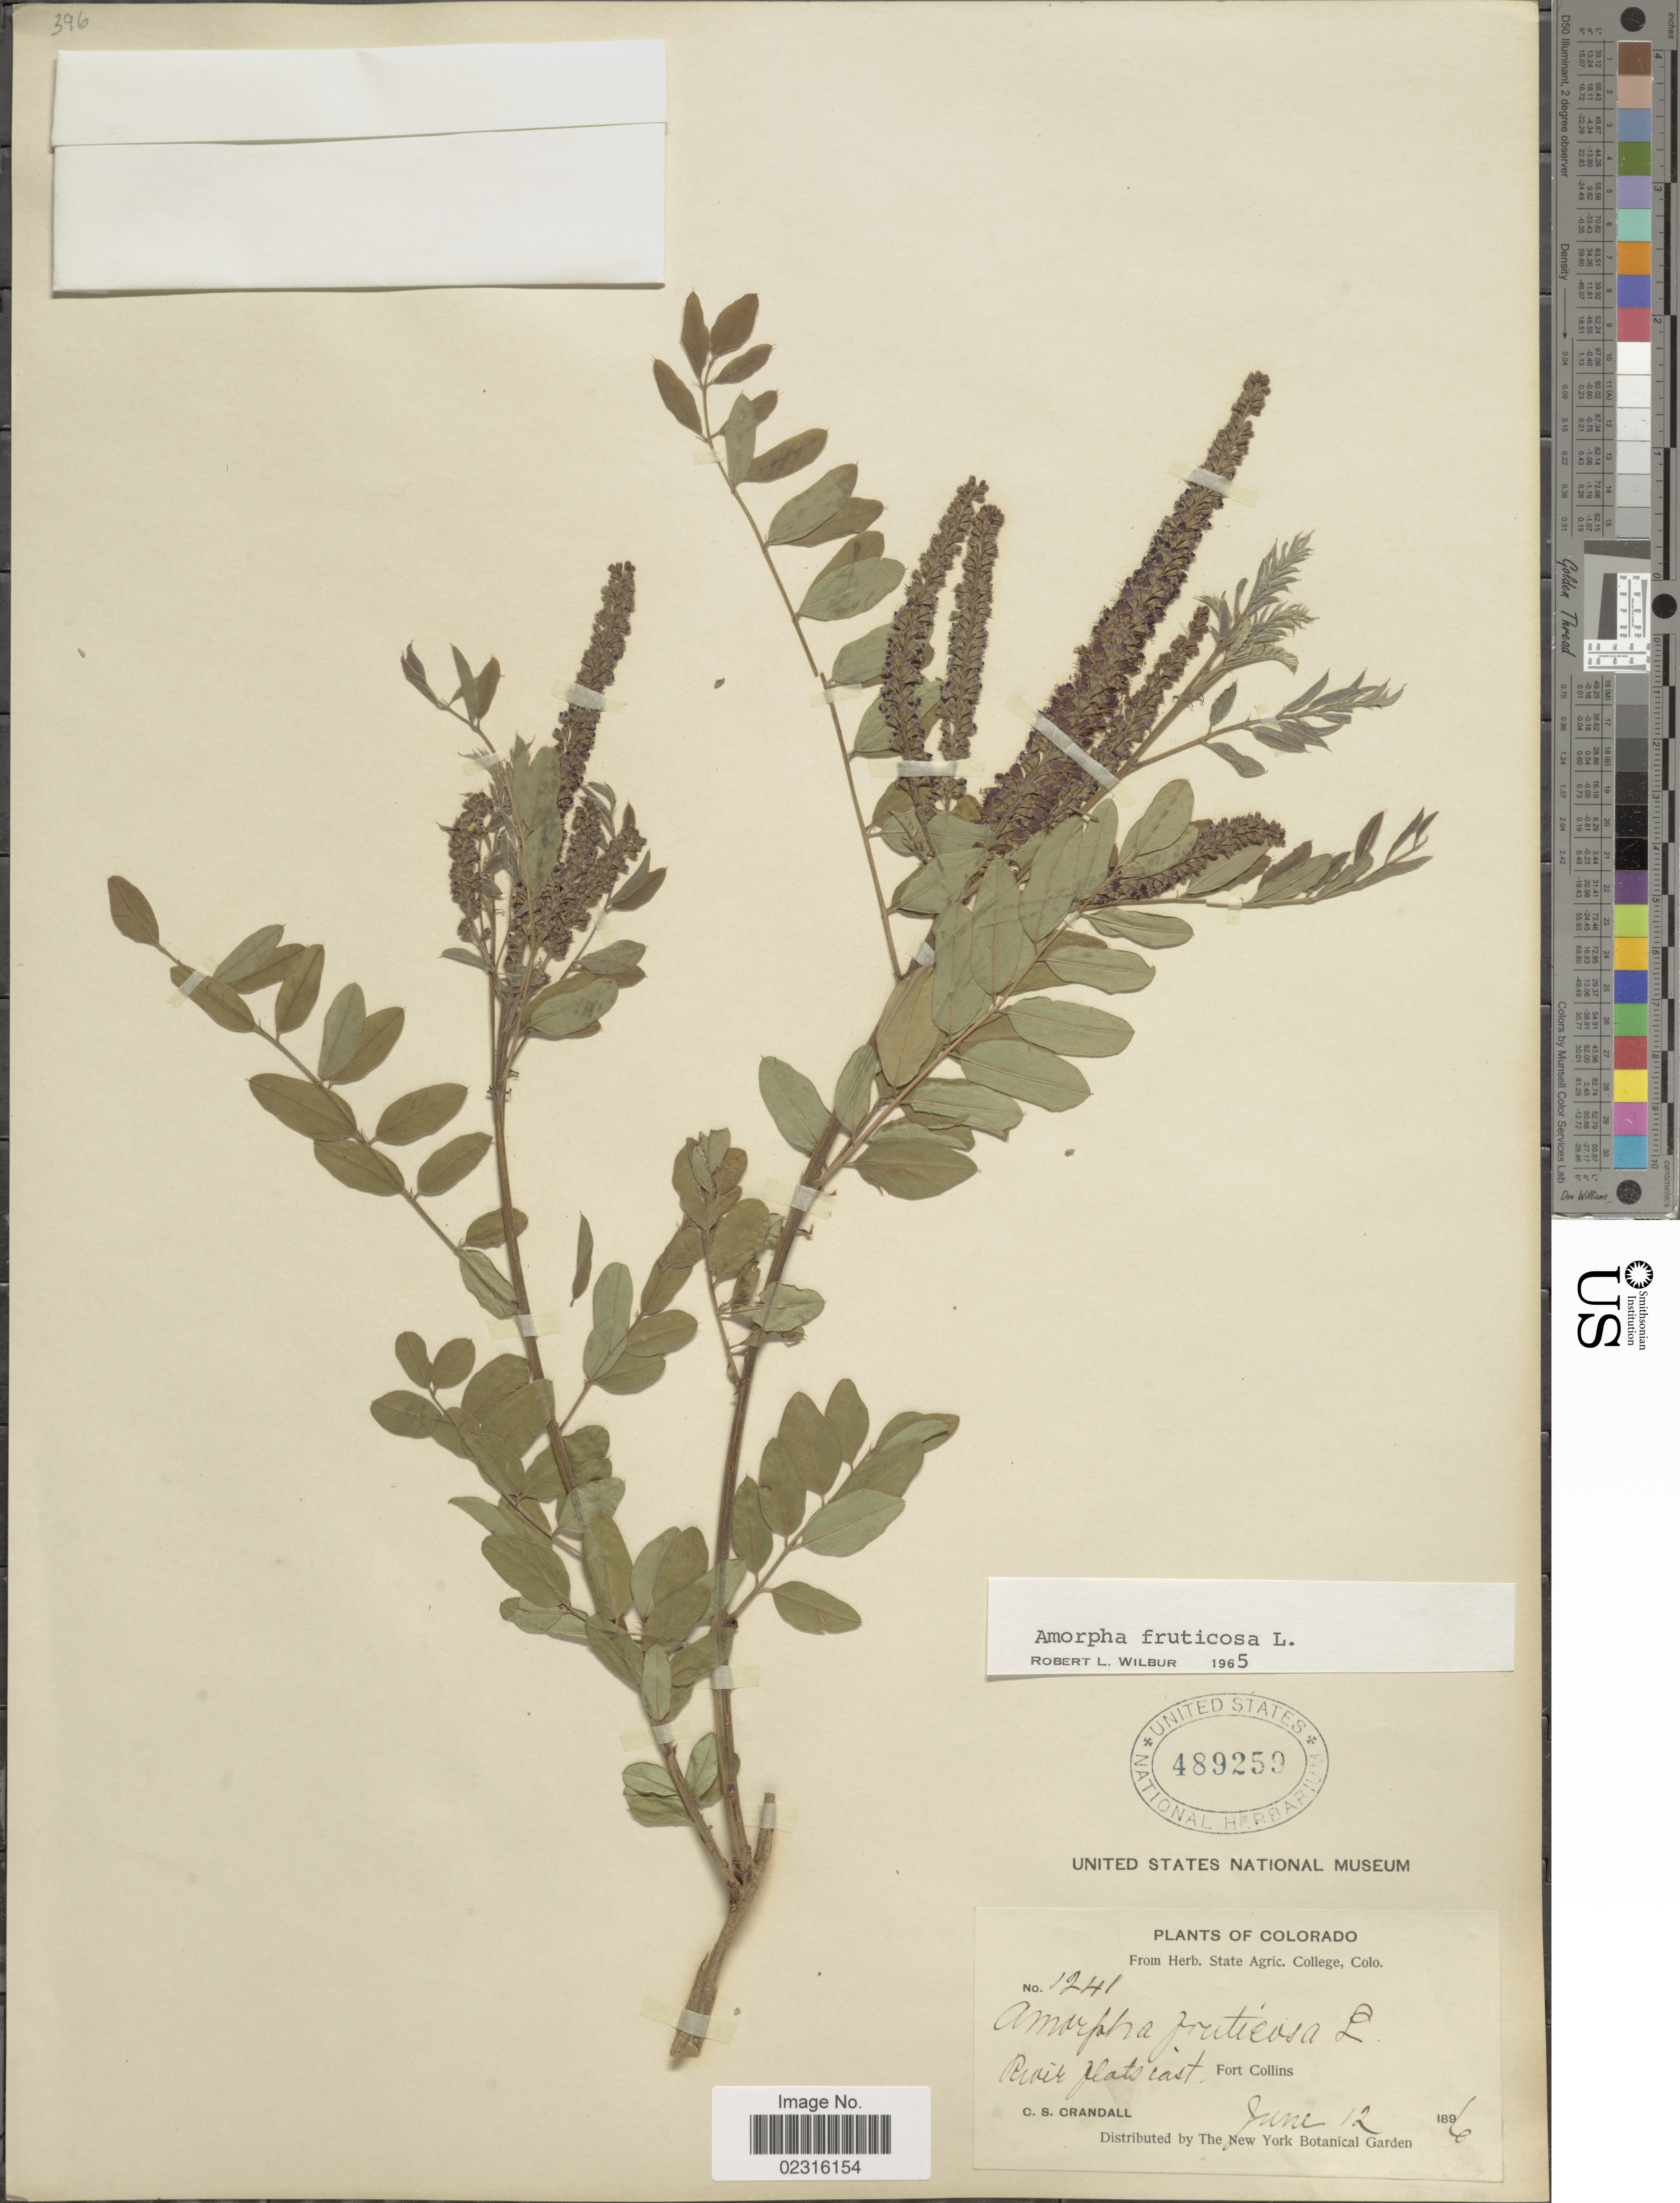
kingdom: Plantae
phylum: Tracheophyta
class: Magnoliopsida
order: Fabales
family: Fabaceae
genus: Amorpha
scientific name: Amorpha fruticosa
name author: L.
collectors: C. Crandall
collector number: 1241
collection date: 1896-06-12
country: United States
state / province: Colorado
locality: River flats east Fort Collins.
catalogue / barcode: US 489259